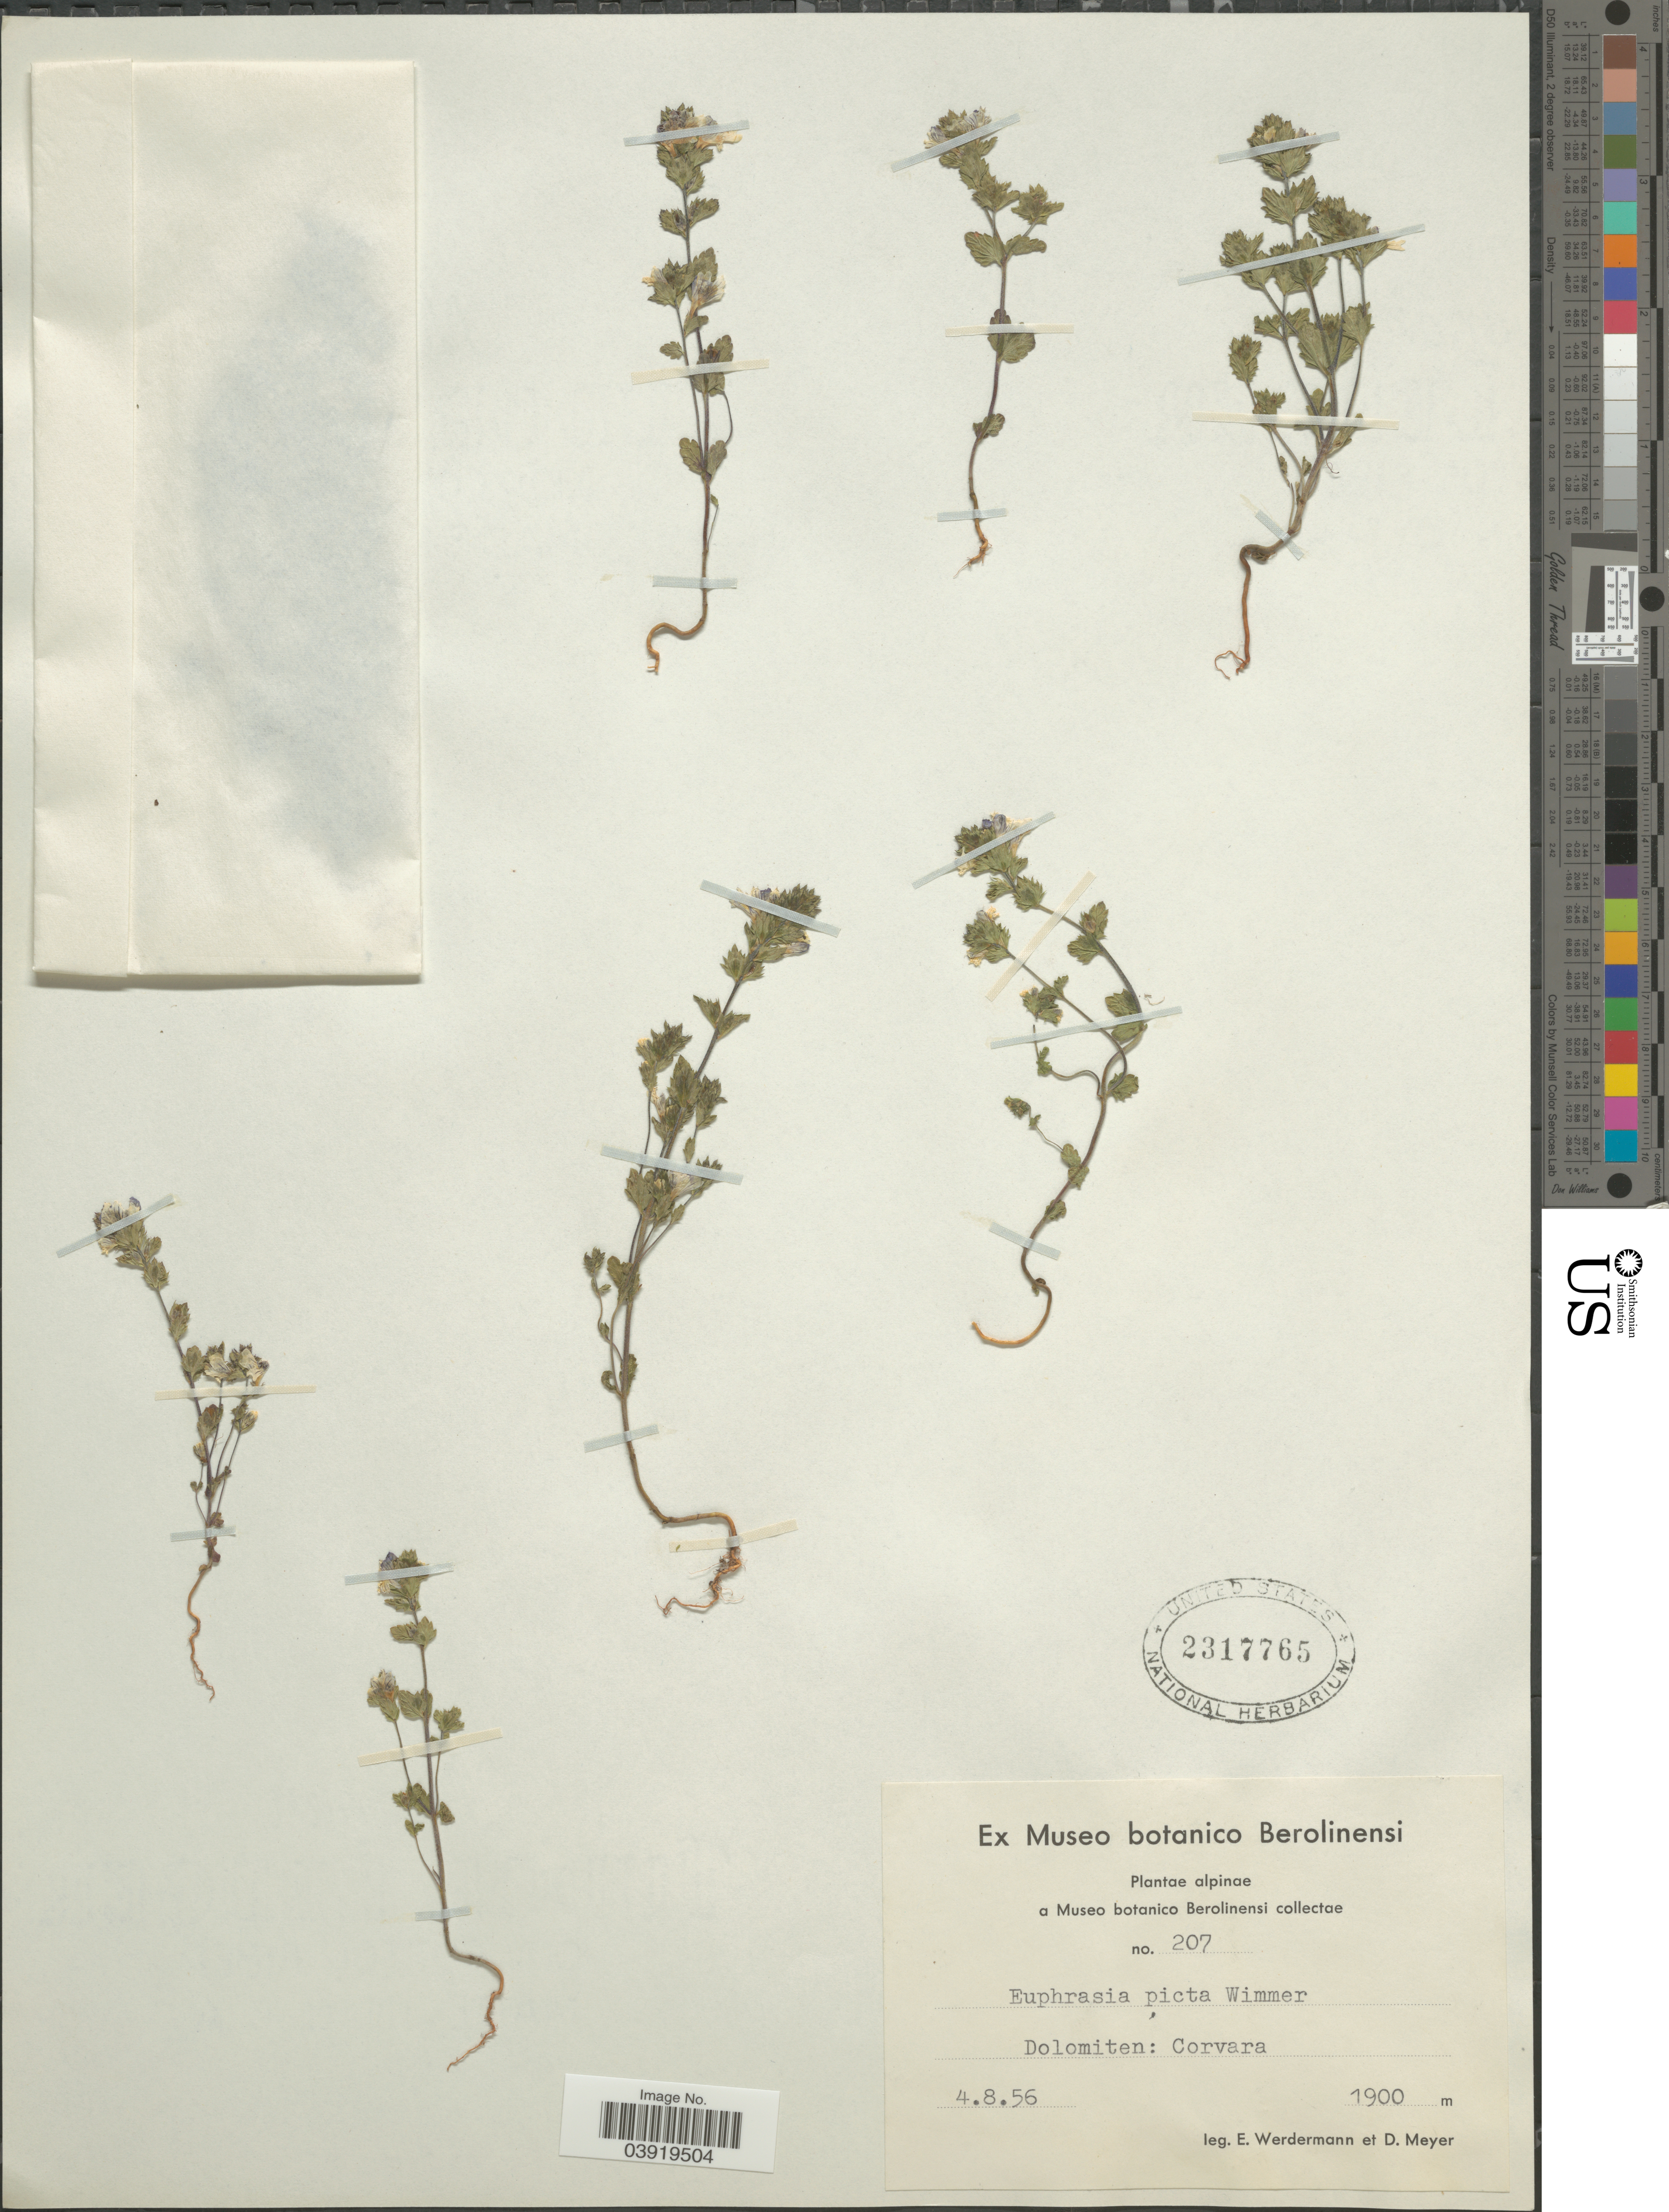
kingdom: Plantae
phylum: Tracheophyta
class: Magnoliopsida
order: Lamiales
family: Orobanchaceae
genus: Euphrasia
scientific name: Euphrasia picta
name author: Wimmer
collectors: E. Werdermann & D. Meyer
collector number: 207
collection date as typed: Transcribed d/m/y: 4/8/56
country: Italy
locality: Alpinae. Dolomiten: Corvara.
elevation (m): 1900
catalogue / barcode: US 2317765